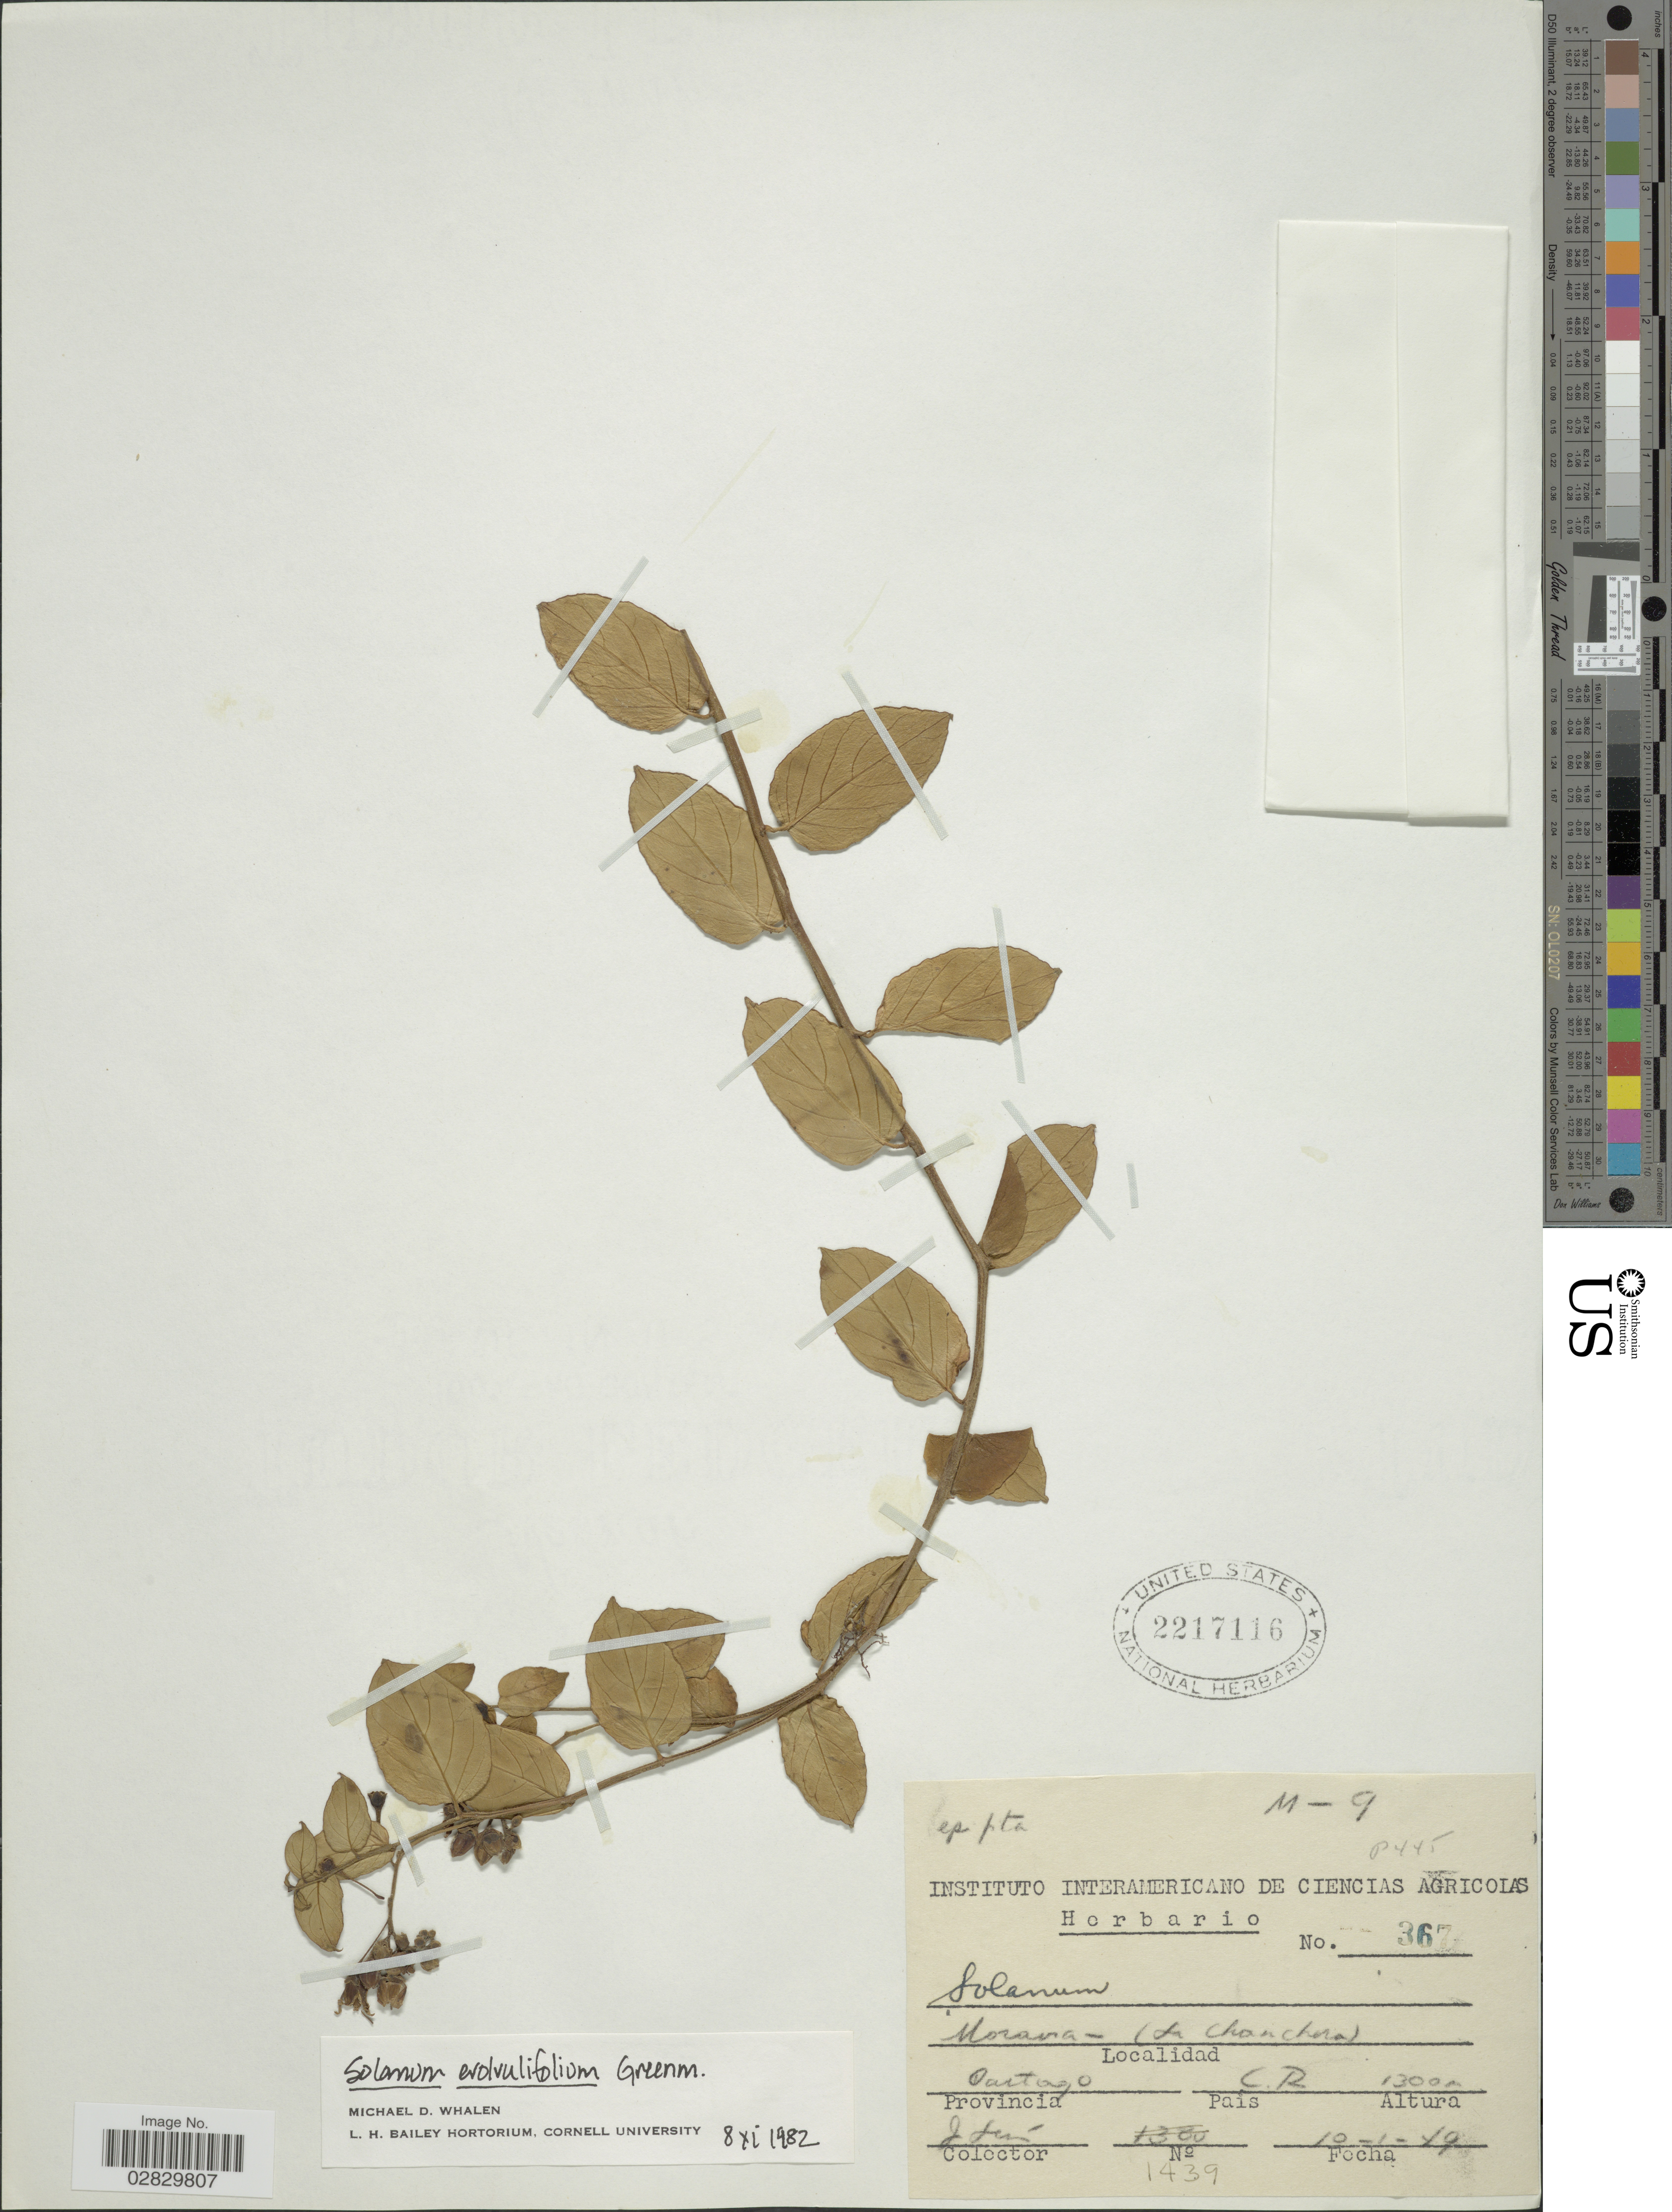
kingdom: Plantae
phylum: Tracheophyta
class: Magnoliopsida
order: Solanales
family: Solanaceae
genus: Solanum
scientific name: Solanum evolvulifolium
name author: Greenm. ex Donn. Sm.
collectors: J. Sén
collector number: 1439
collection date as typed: Transcribed d/m/y: 10/1/49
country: Costa Rica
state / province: Cartago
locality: Moravia-(La Chanchora), C.R.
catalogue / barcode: US 2217116